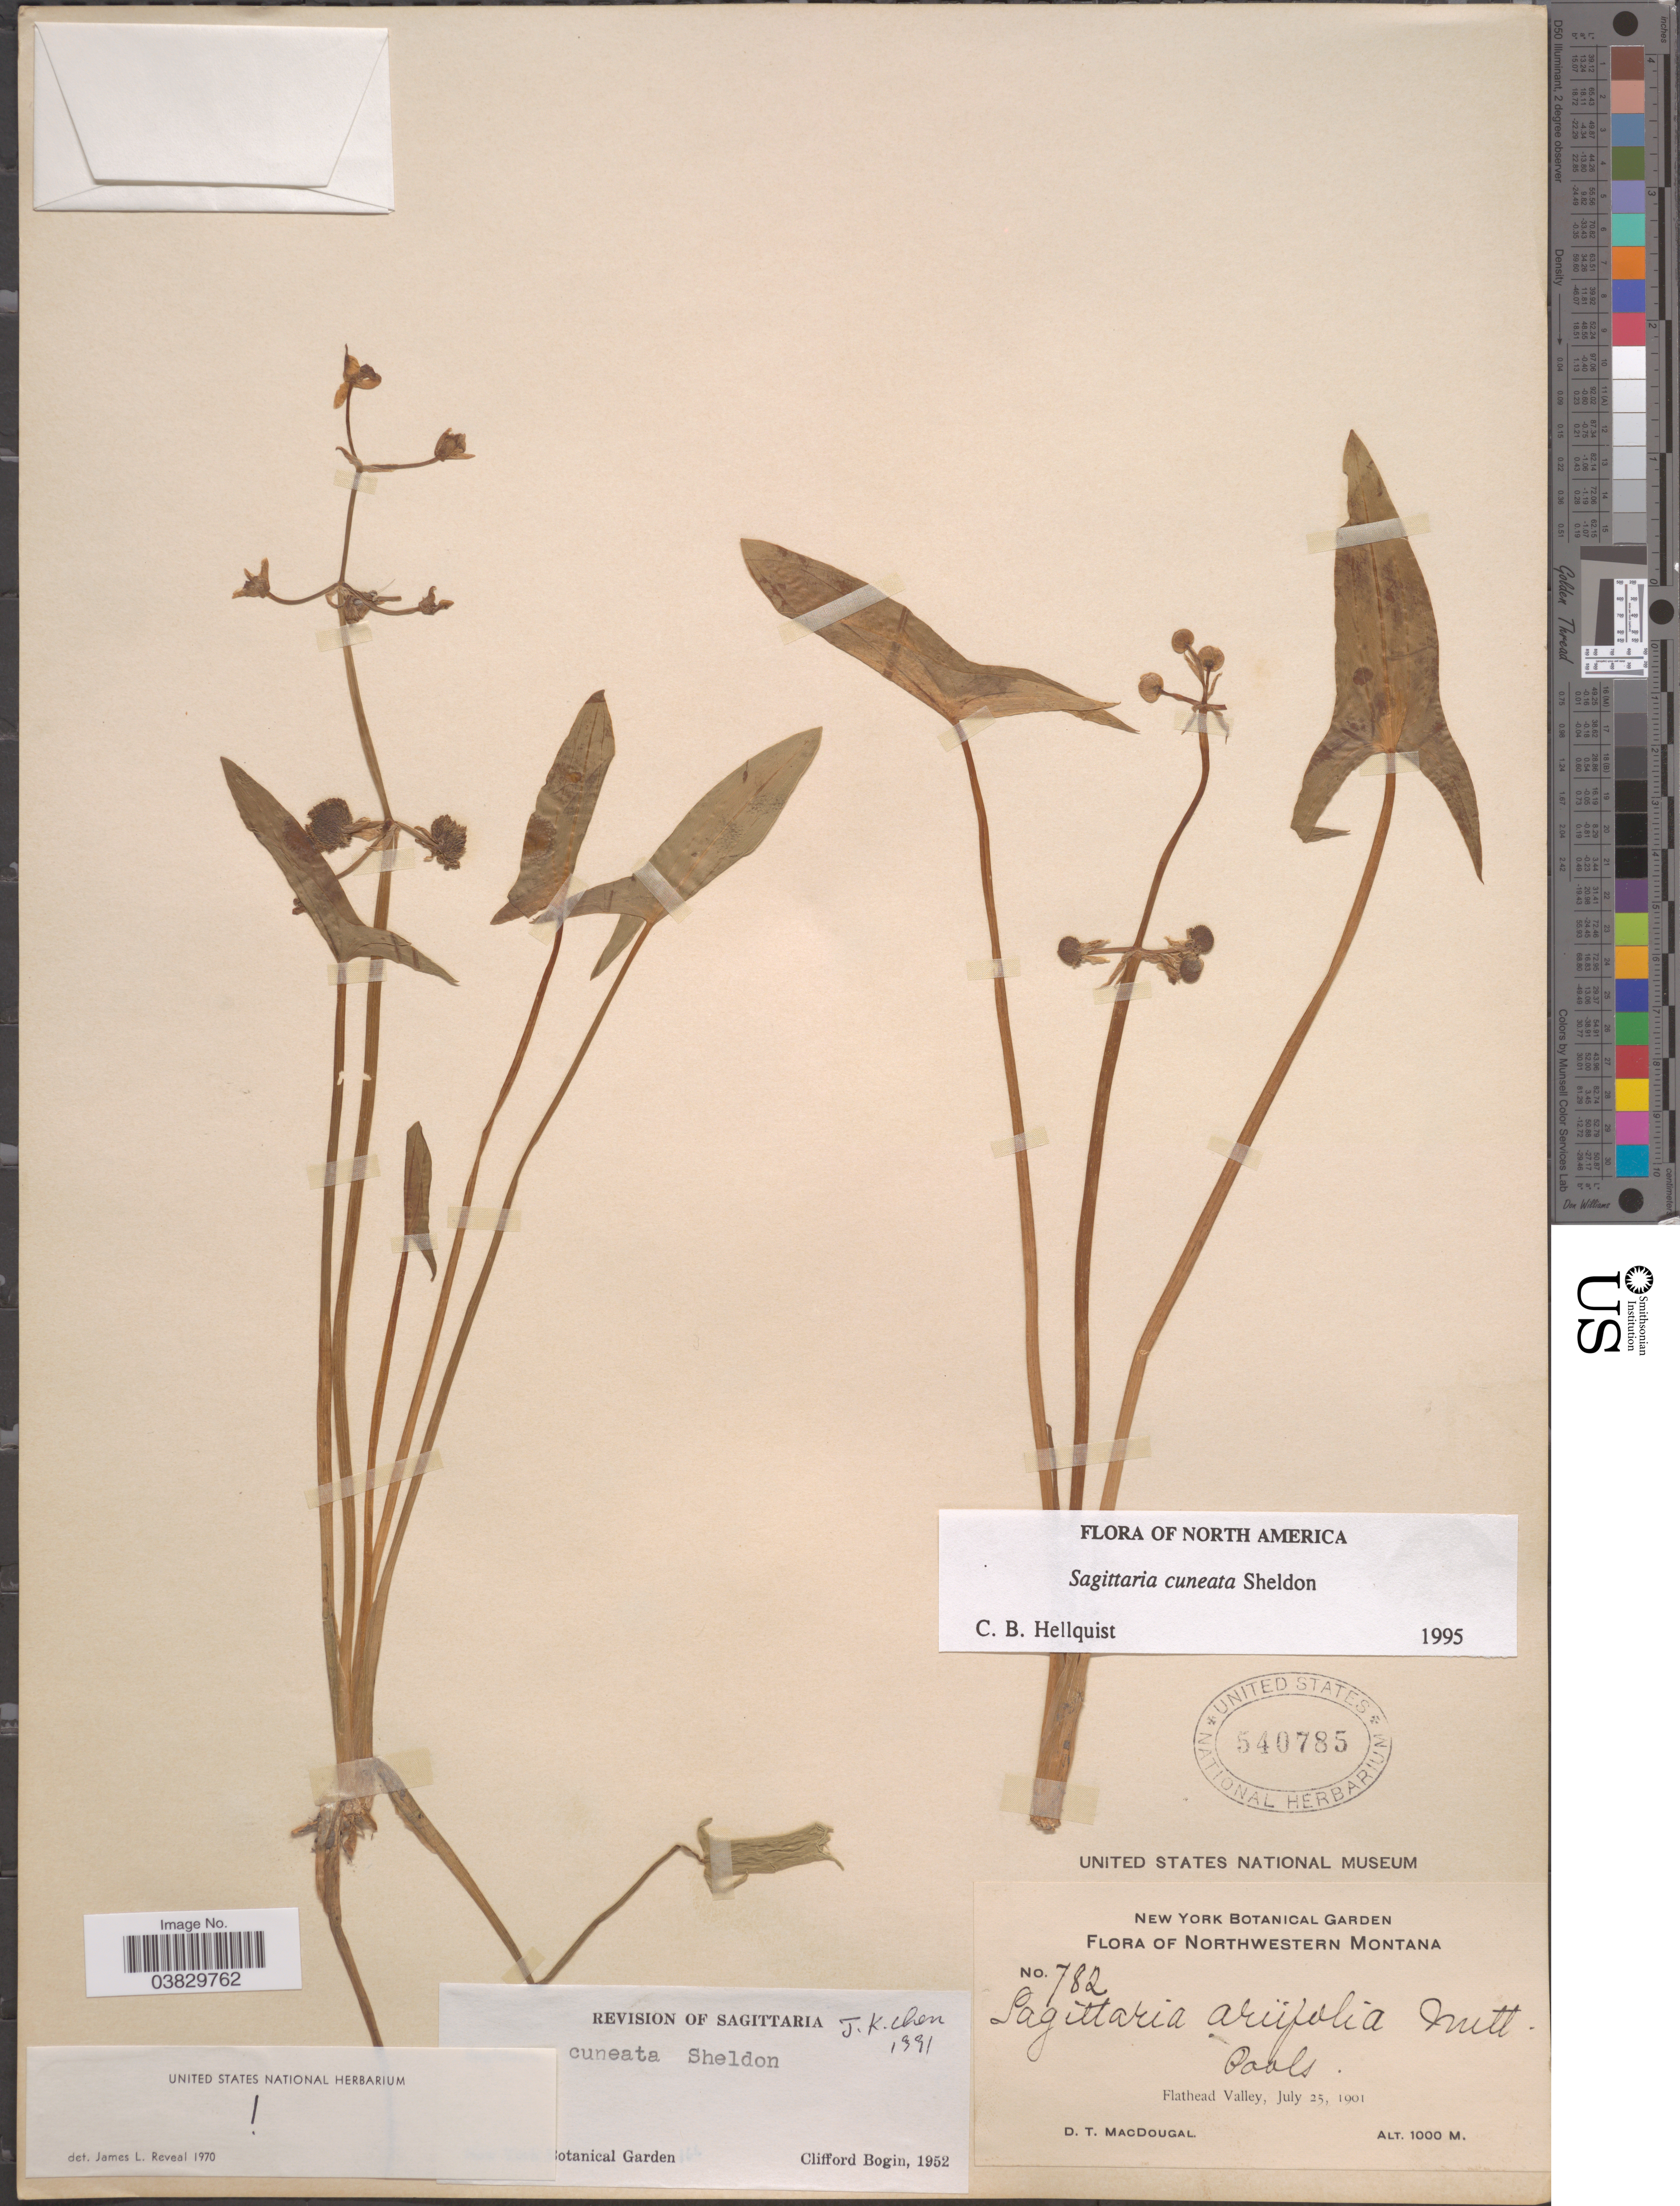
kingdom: Plantae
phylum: Tracheophyta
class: Liliopsida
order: Alismatales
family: Alismataceae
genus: Sagittaria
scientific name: Sagittaria cuneata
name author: E. Sheld.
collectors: D. T. MacDougal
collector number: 782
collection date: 1901-07-25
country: United States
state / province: Montana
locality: Northwestern Montana. Pools. Flathead Valley.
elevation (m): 1000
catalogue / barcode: US 540785